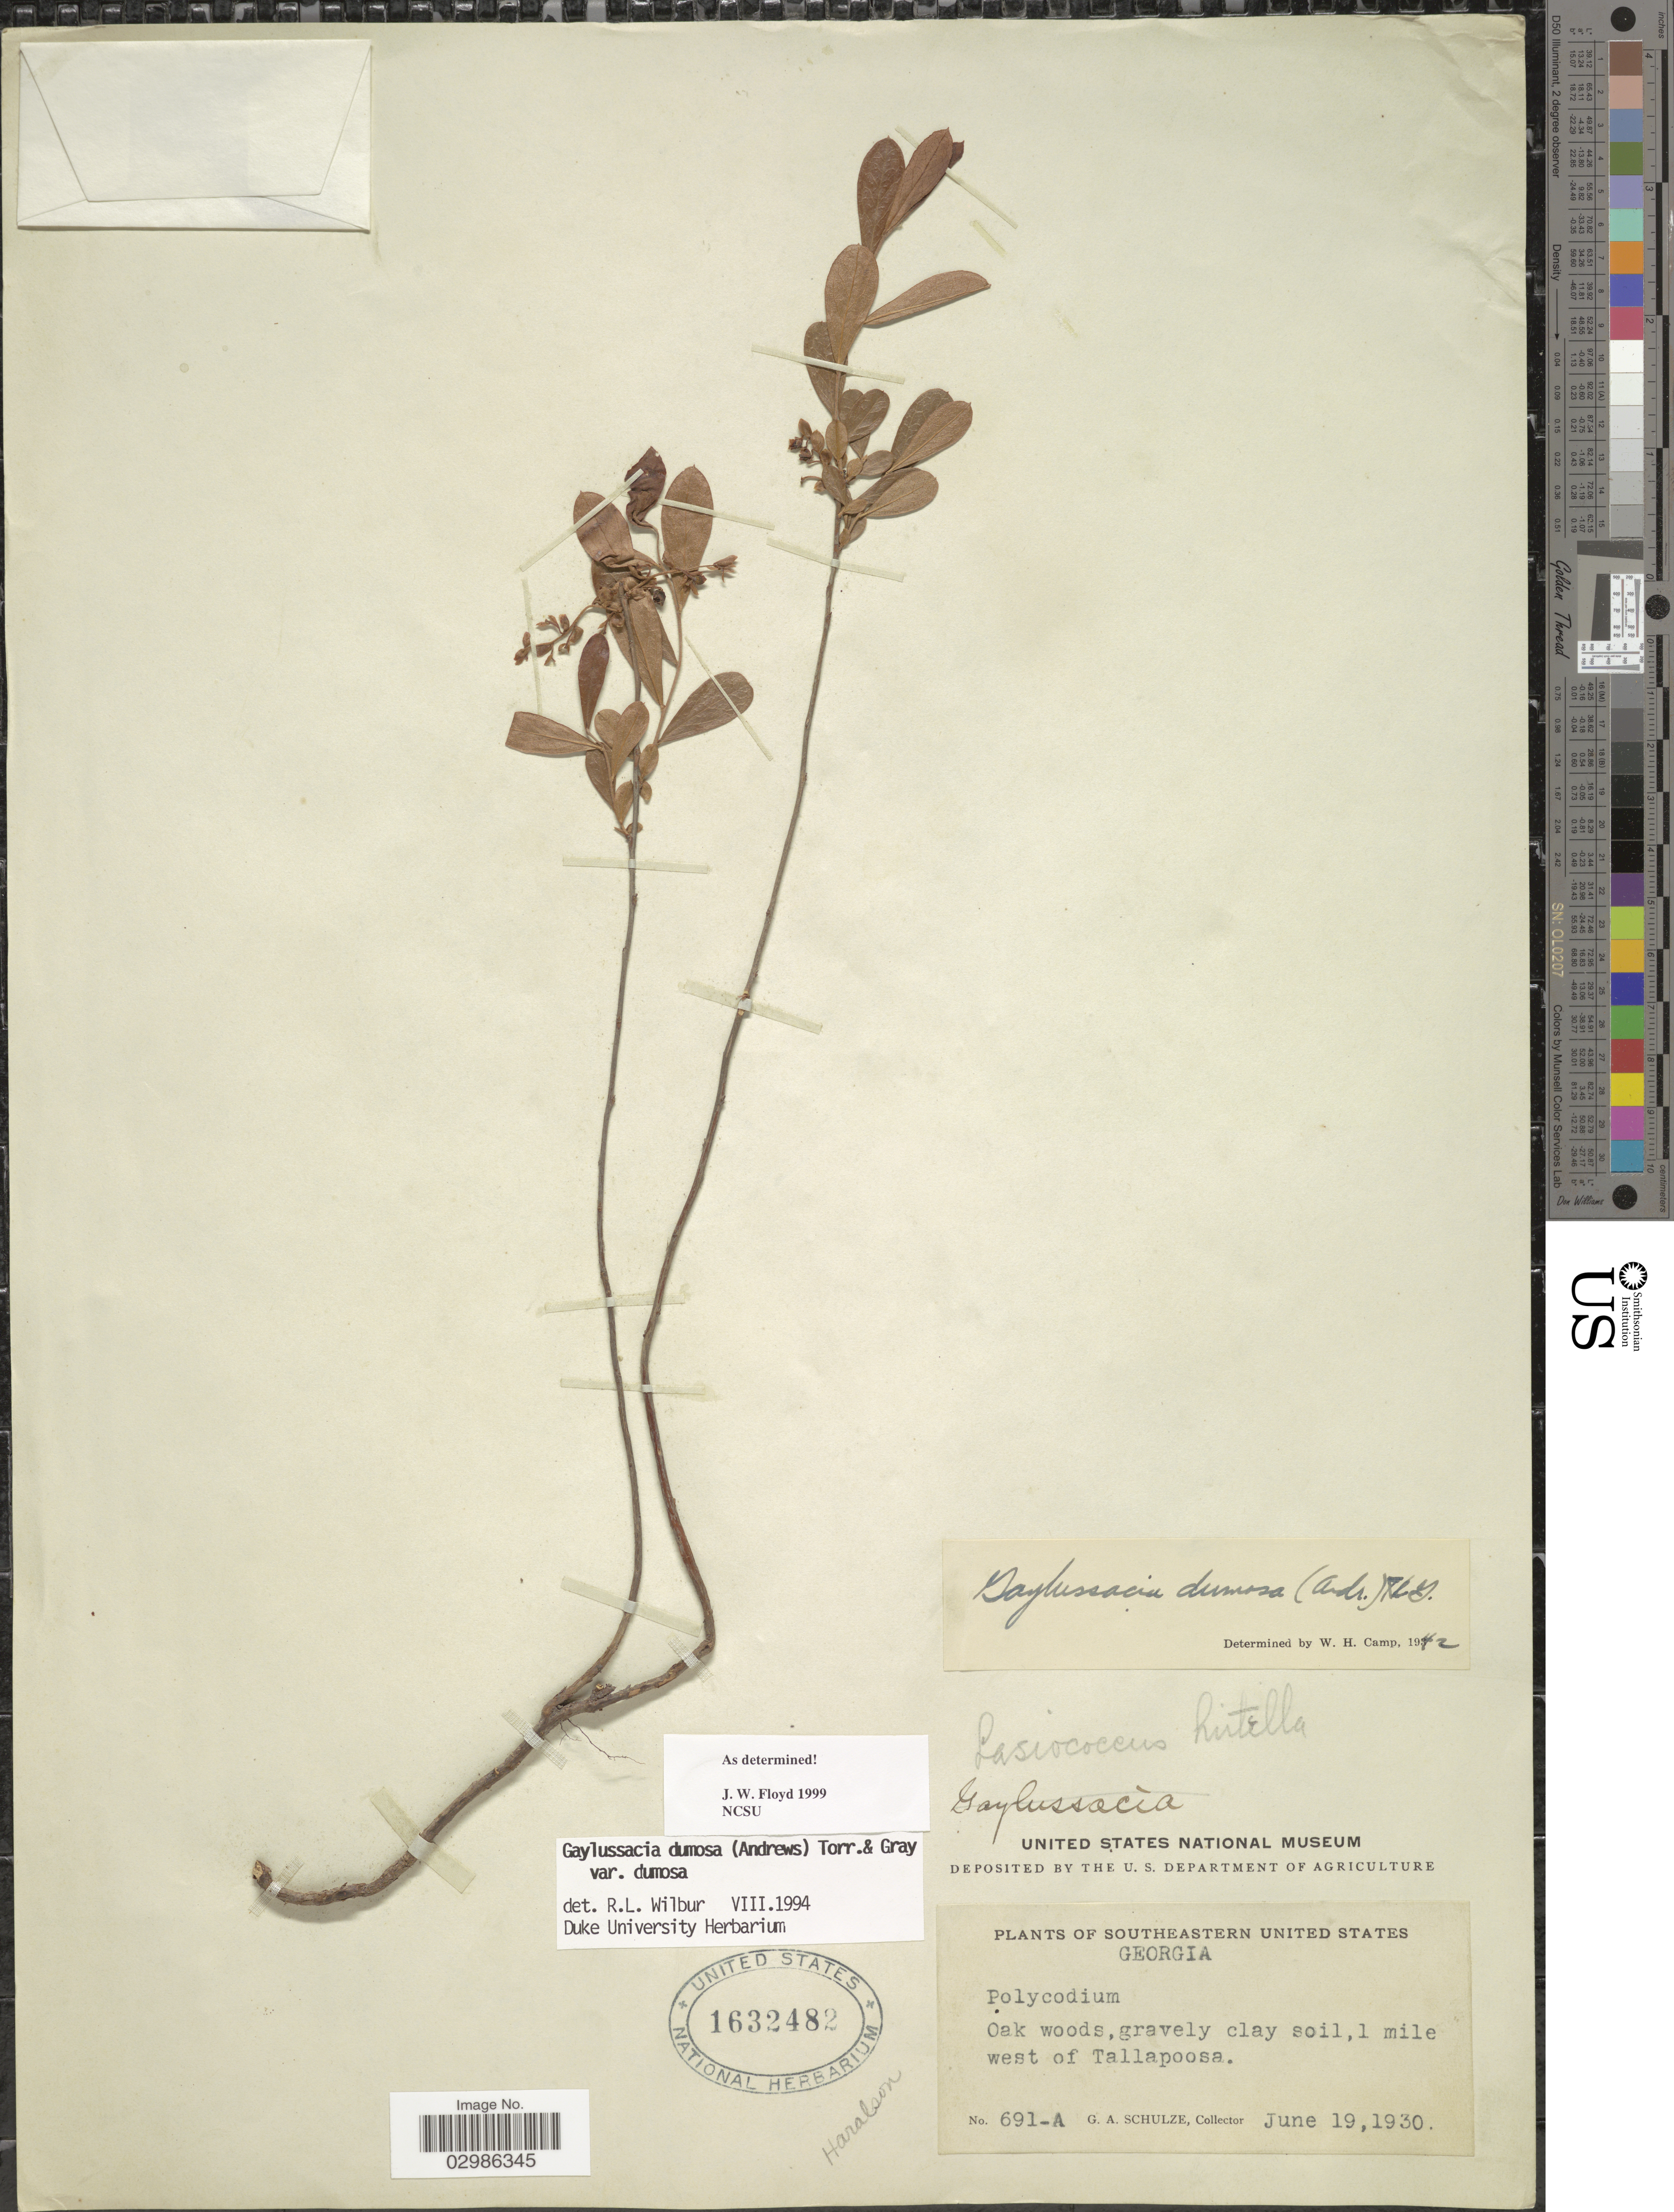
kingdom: Plantae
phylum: Tracheophyta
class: Magnoliopsida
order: Ericales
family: Ericaceae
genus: Gaylussacia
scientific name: Gaylussacia dumosa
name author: (Andrews) Torr. & A. Gray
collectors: G. A. Schulze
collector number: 691-A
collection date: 1930-06-19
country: United States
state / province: Georgia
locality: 1 mile west of Tallapoosa.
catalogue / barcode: US 1632482